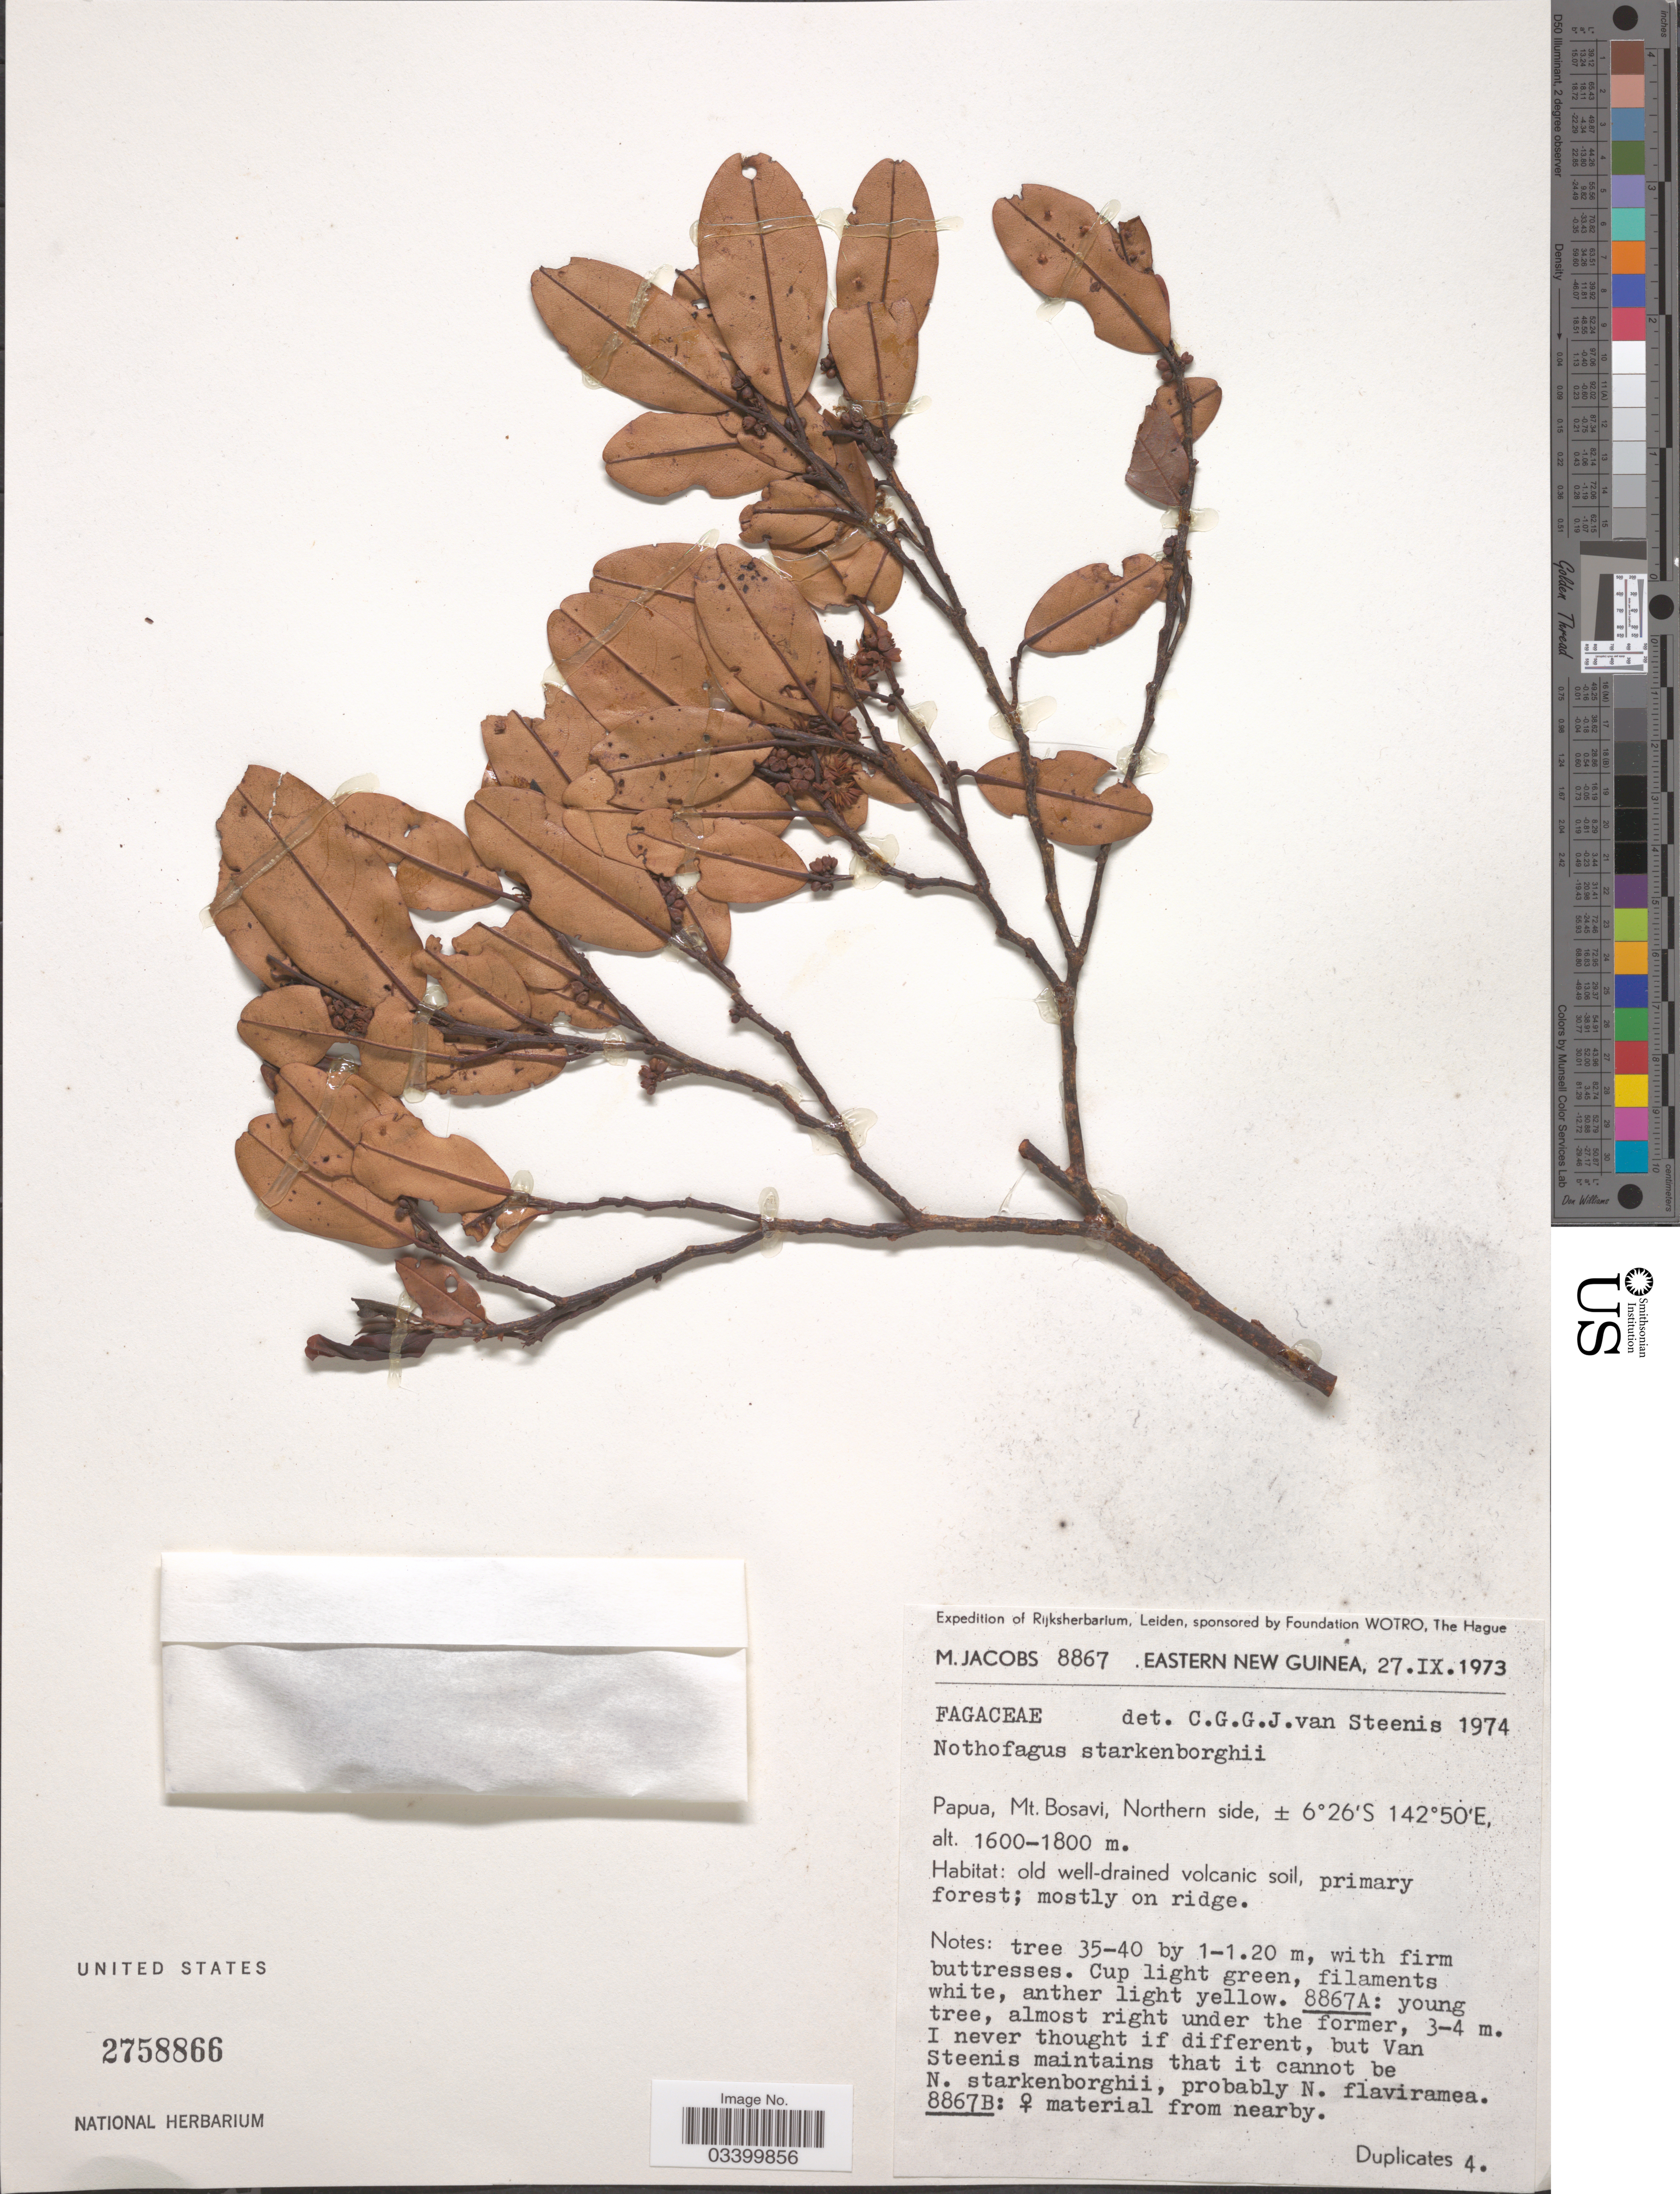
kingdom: Plantae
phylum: Tracheophyta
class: Magnoliopsida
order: Fagales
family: Nothofagaceae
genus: Nothofagus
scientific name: Nothofagus starkenborghiorum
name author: Steenis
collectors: M. Jacobs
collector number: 8867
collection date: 1973-09-27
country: Papua New Guinea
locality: Eastern New Guinea. Papua, Mt. Bosavi, Northern side.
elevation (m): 1600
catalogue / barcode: US 2758866